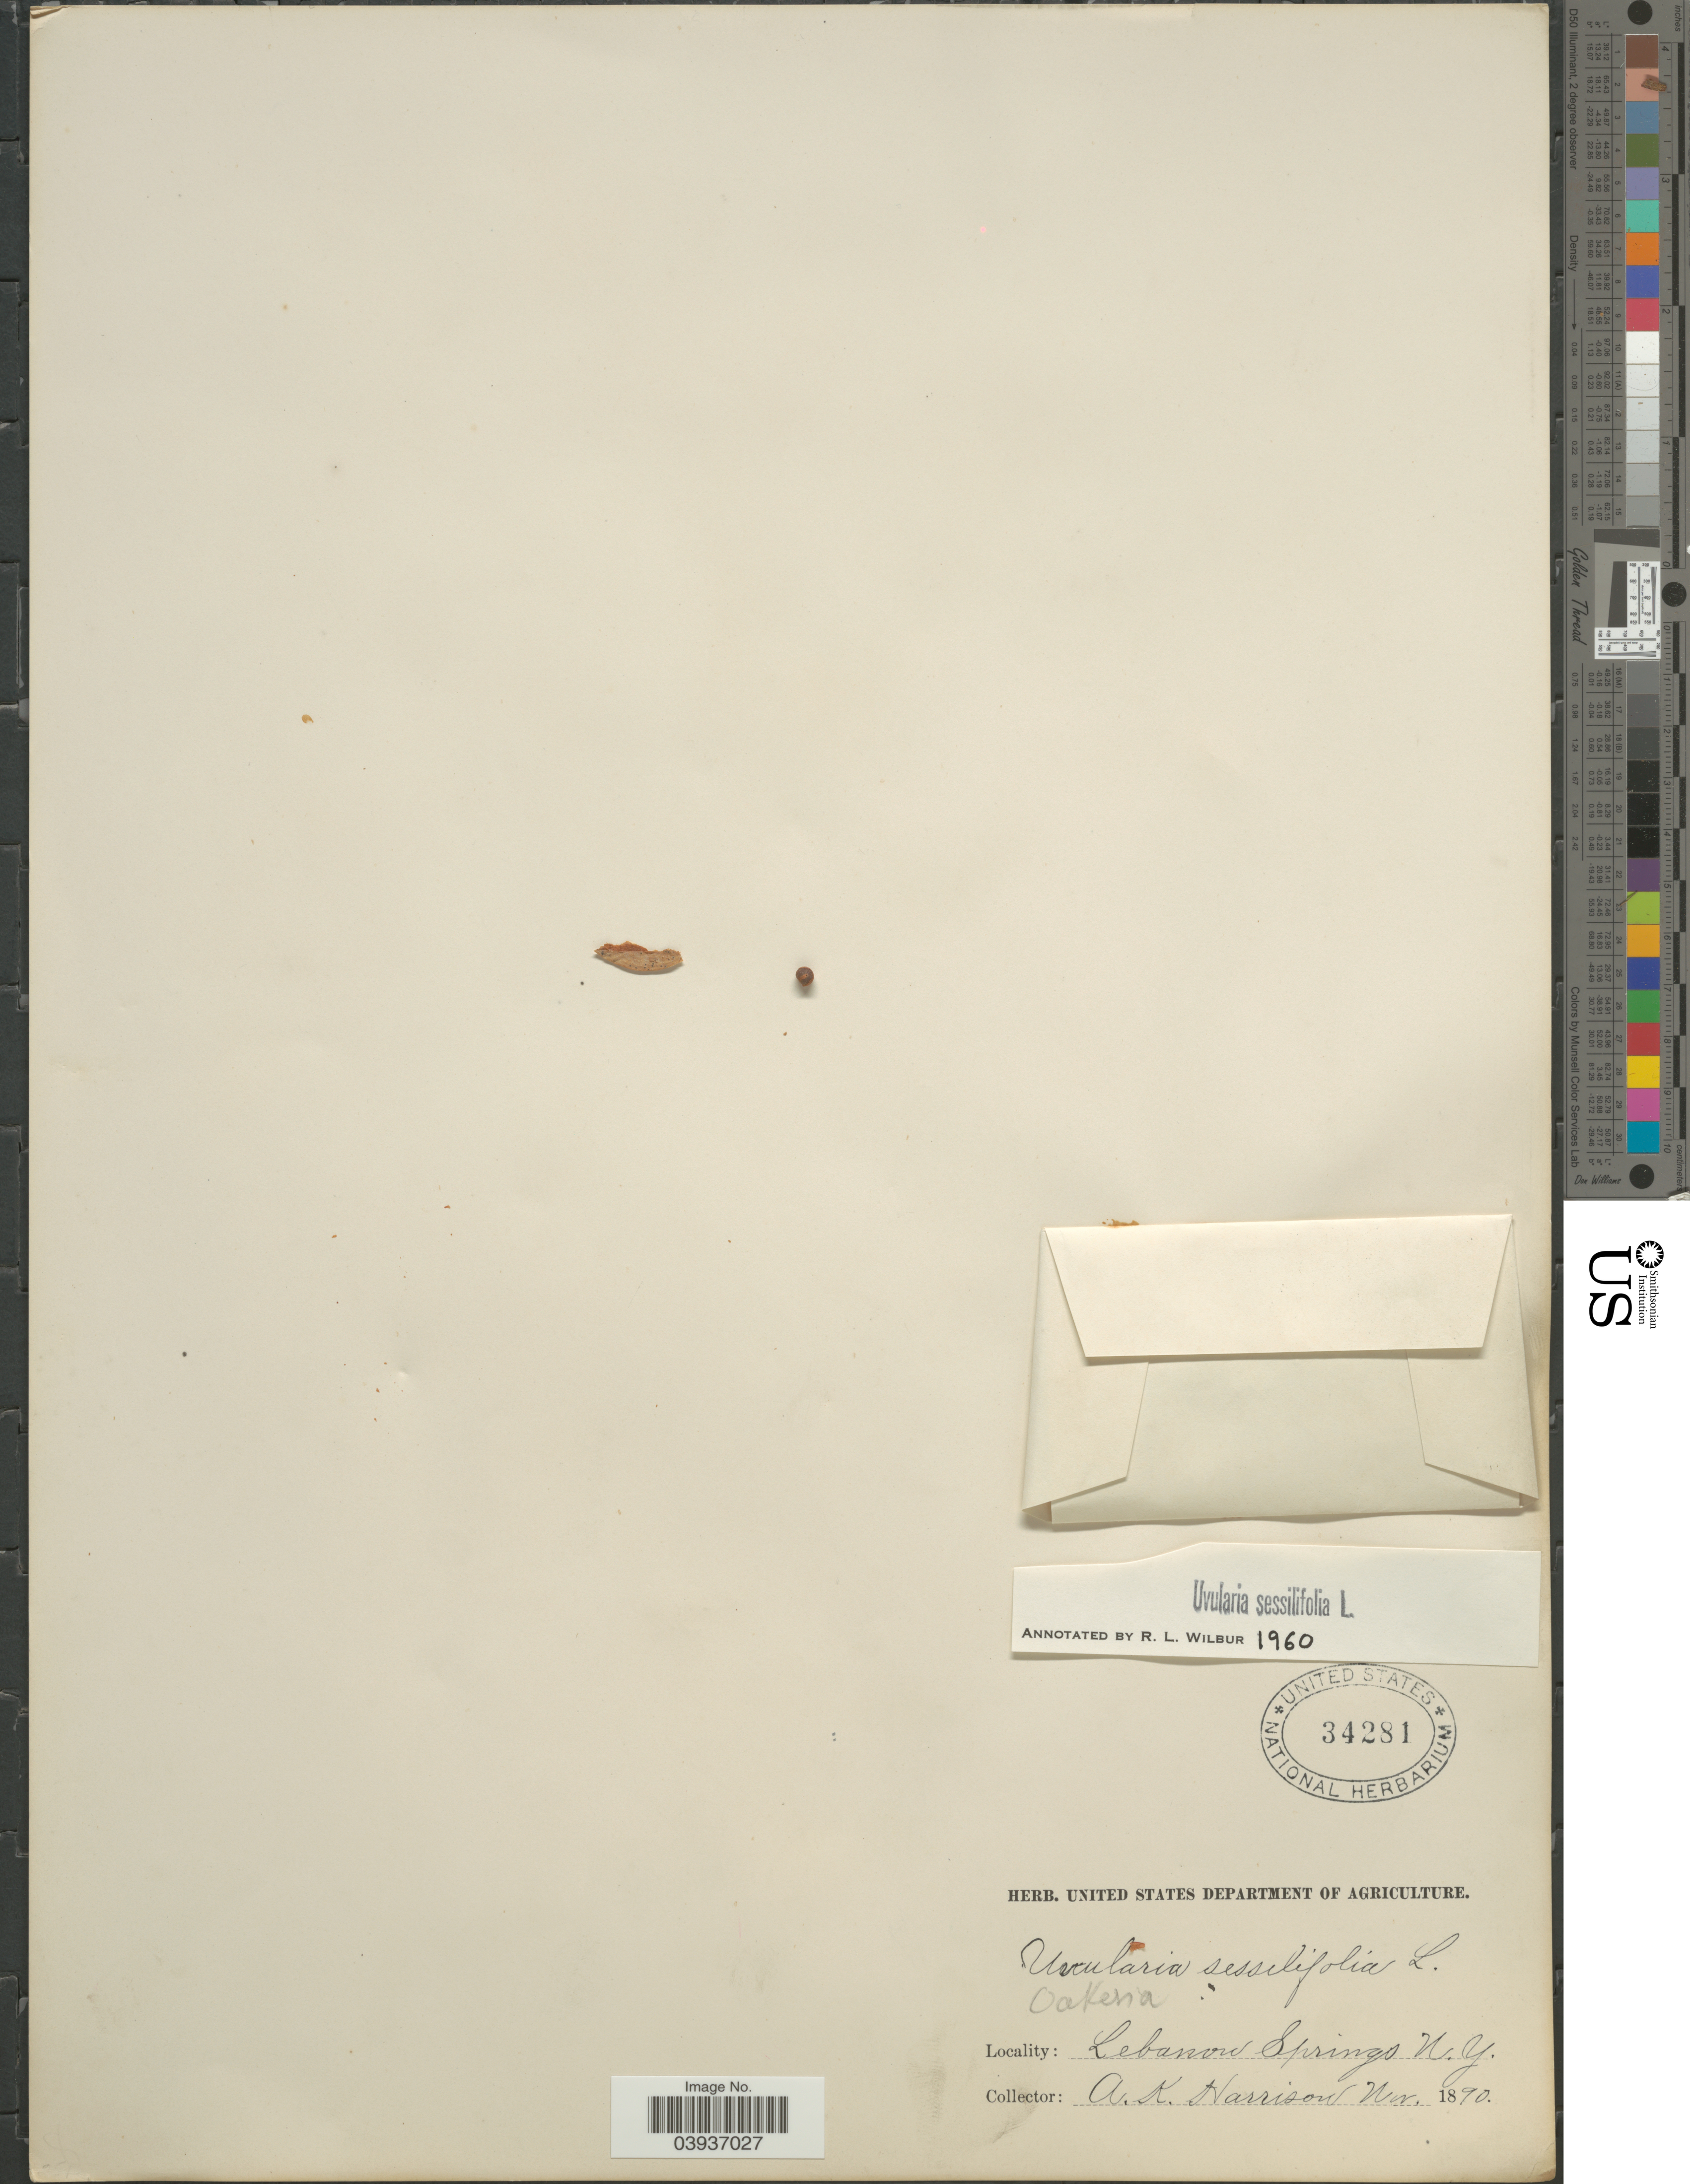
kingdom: Plantae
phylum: Tracheophyta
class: Liliopsida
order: Liliales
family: Colchicaceae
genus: Uvularia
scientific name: Uvularia sessilifolia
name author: L.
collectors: A. K. Harrison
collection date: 1890-11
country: United States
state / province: New York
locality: Lebanon Springs.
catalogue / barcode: US 34281